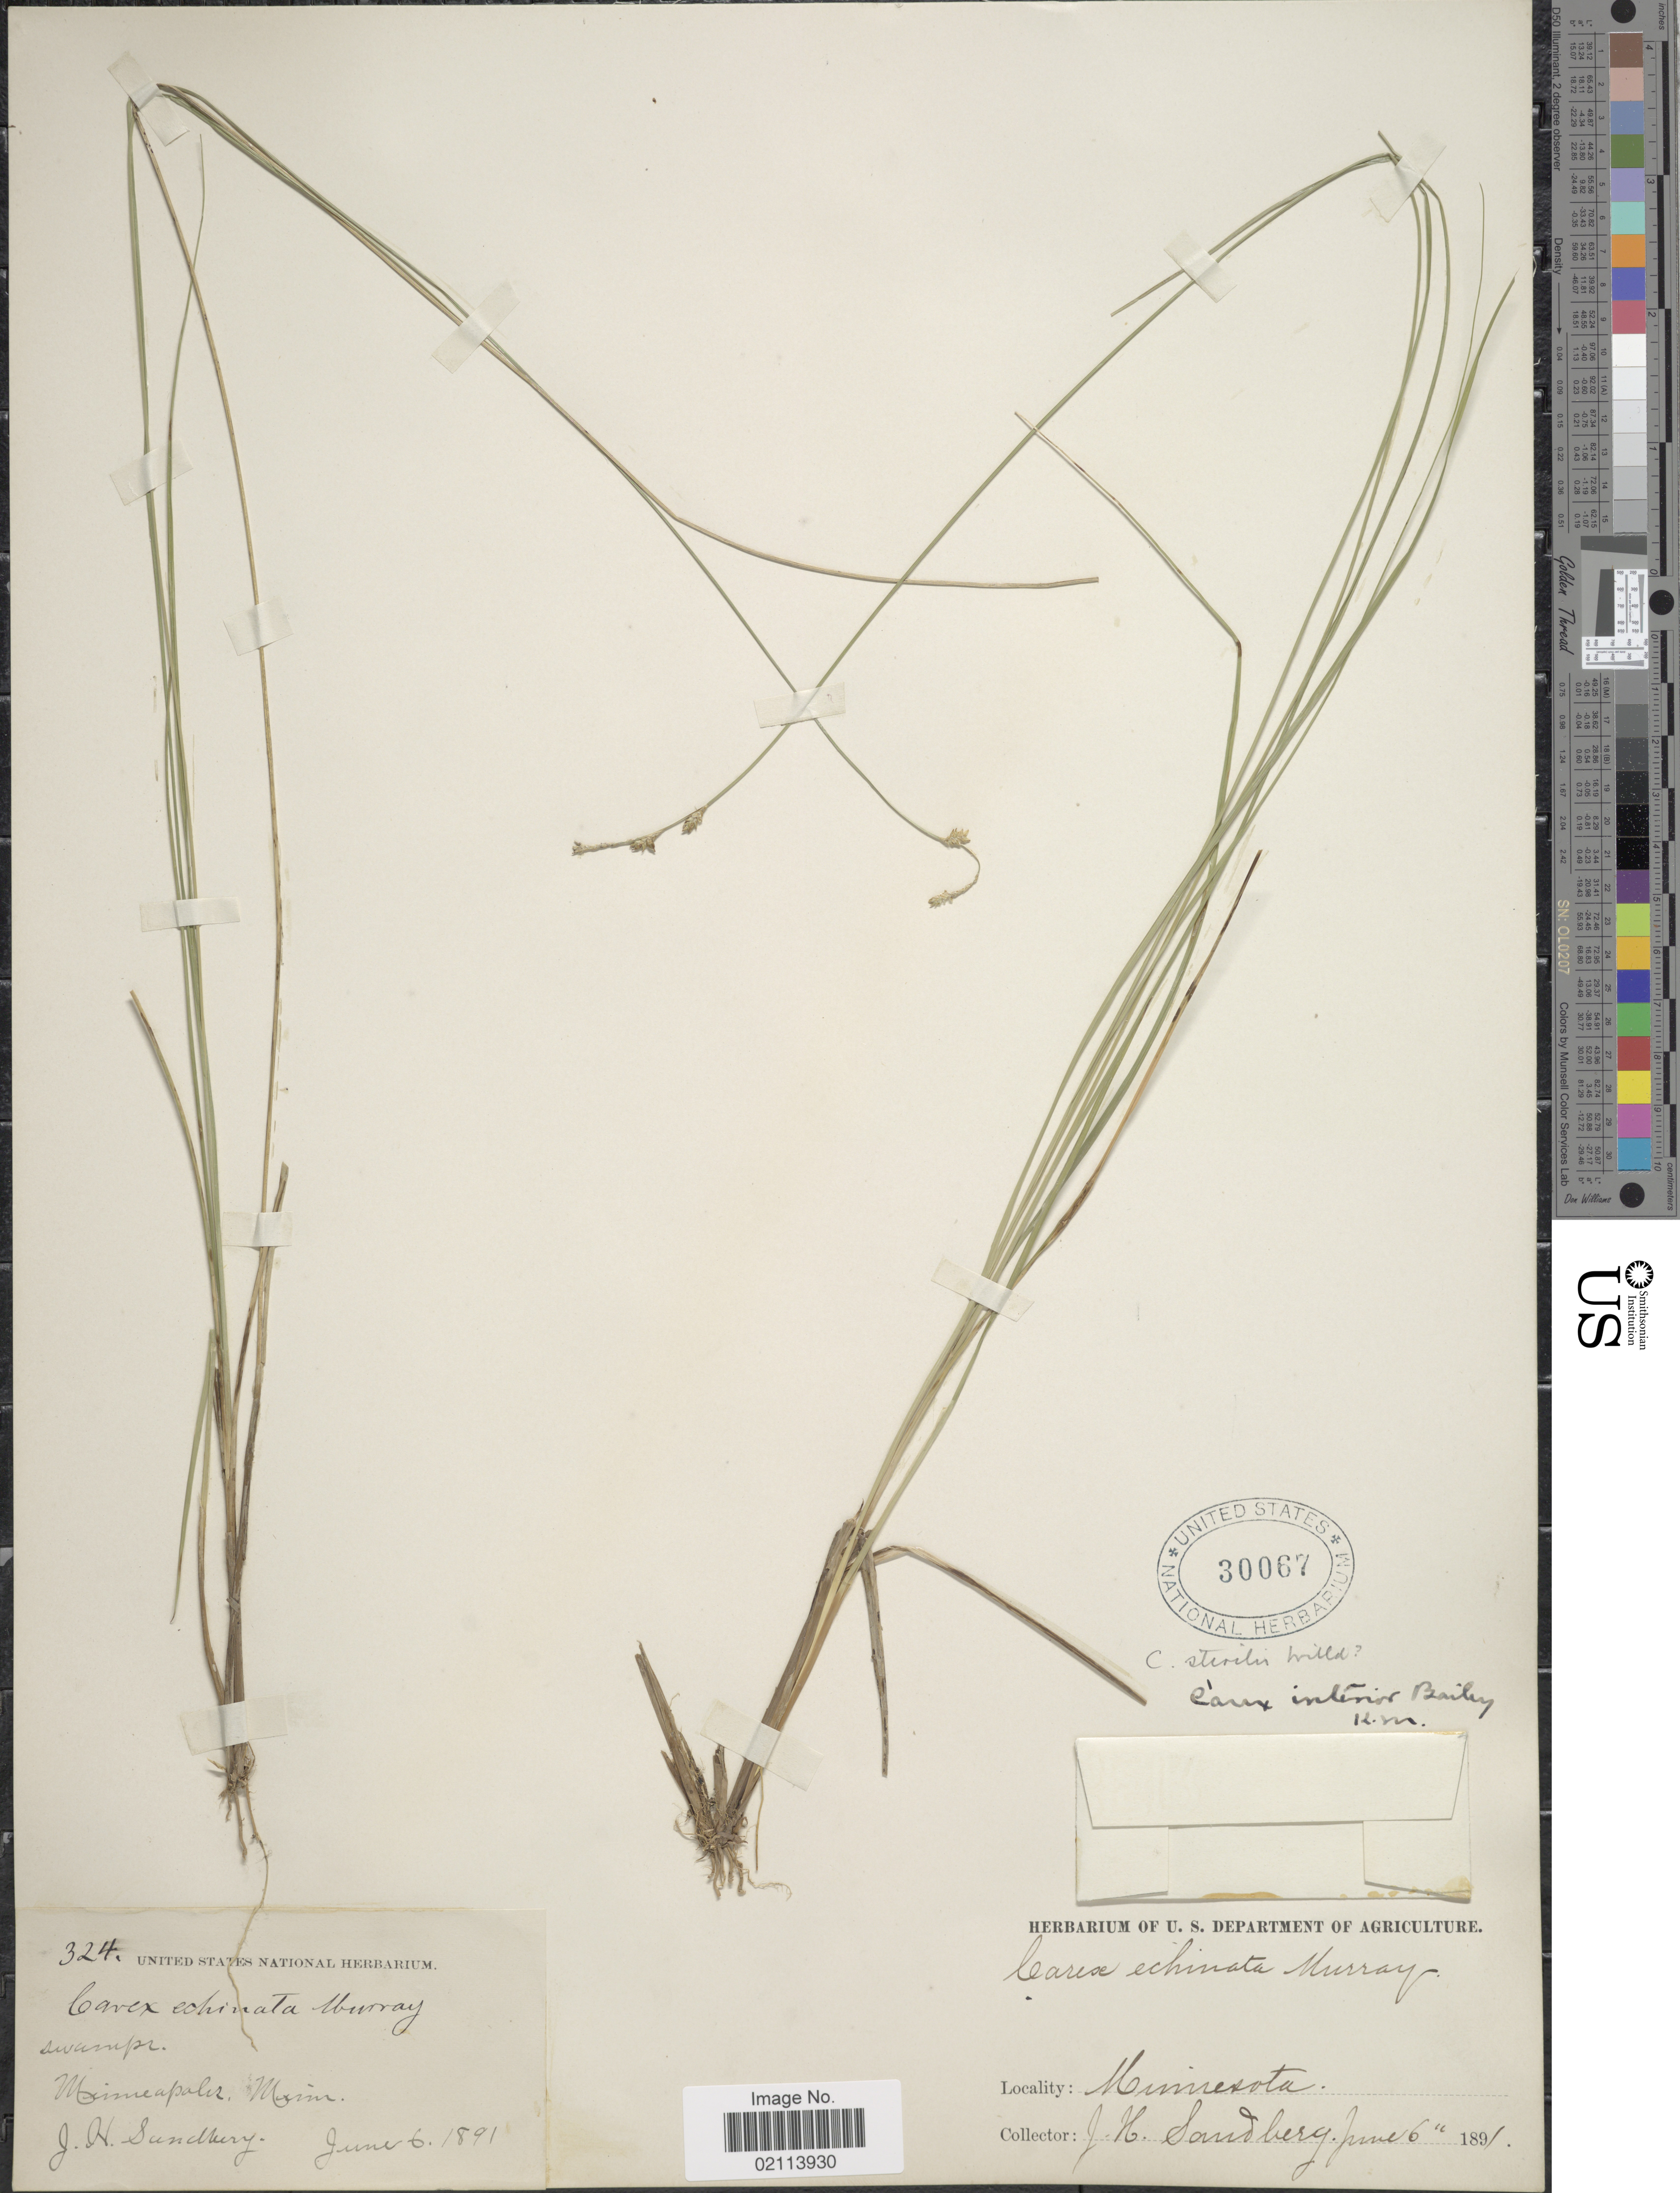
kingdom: Plantae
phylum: Tracheophyta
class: Liliopsida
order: Poales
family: Cyperaceae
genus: Carex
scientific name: Carex interior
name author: L.H. Bailey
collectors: J. H. Sandberg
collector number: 324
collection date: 1891-06-06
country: United States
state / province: Minnesota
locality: Swamps, Minneapolis.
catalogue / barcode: US 30067